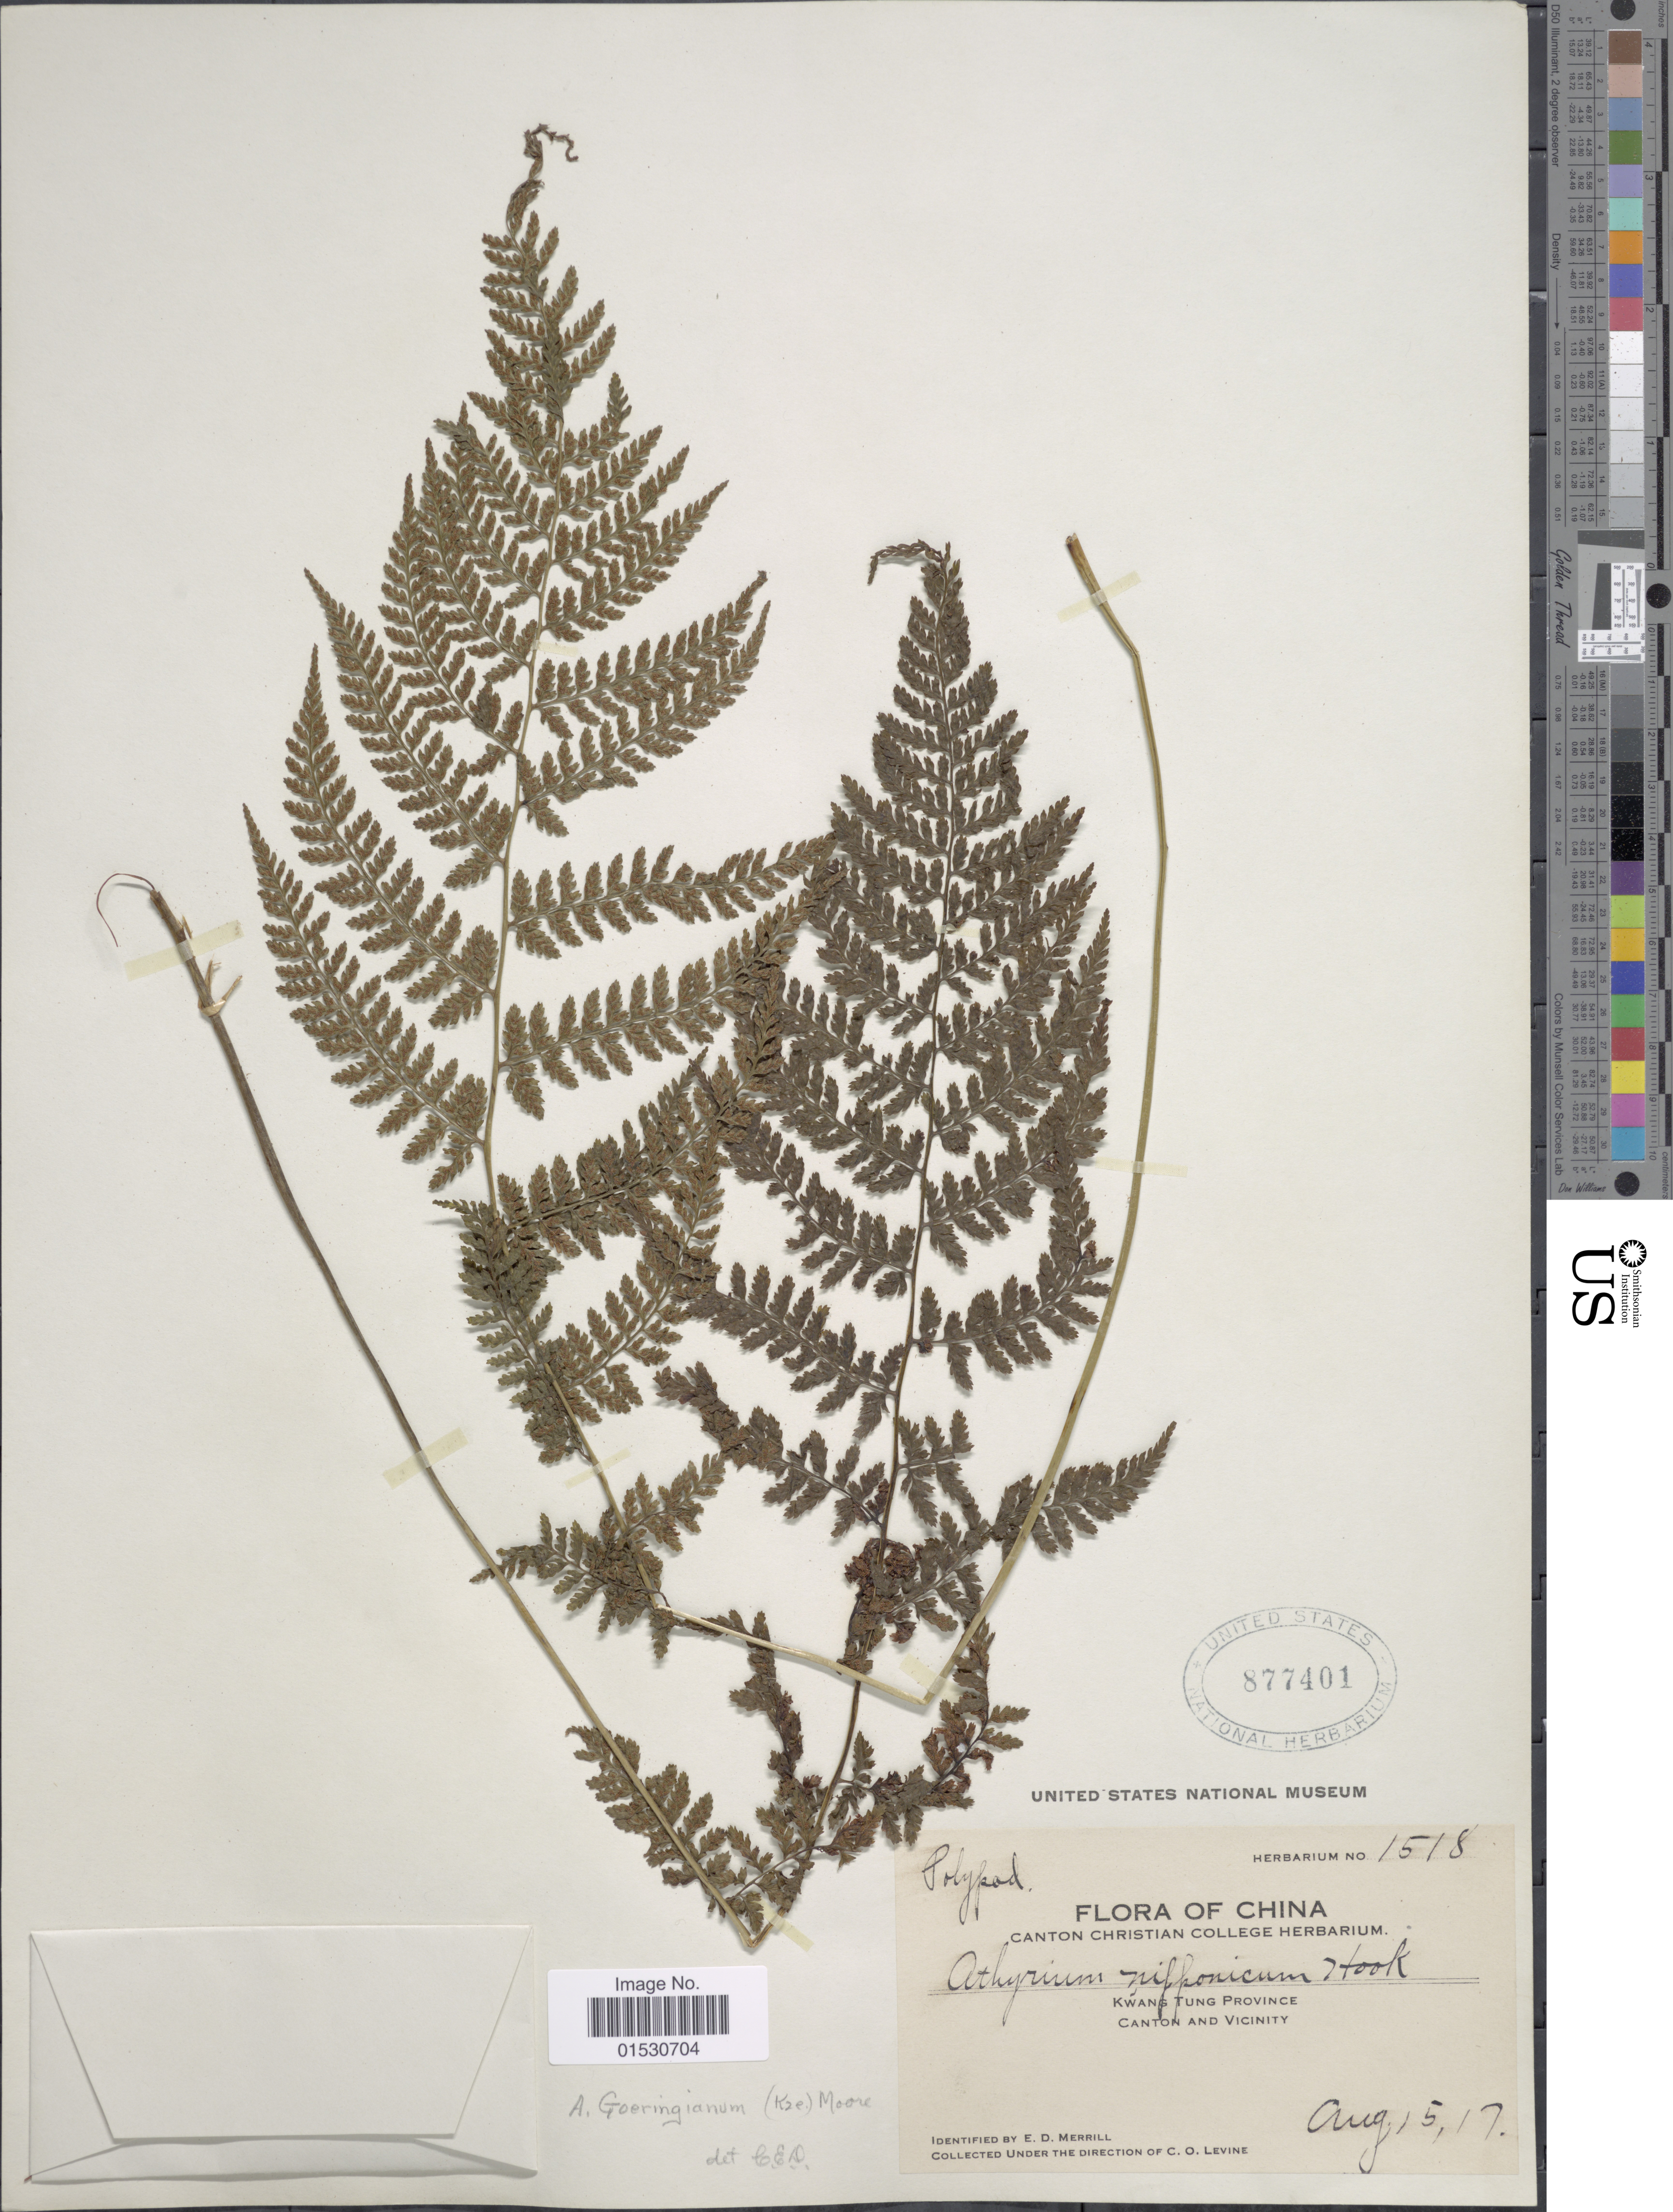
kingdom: Plantae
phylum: Tracheophyta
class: Polypodiopsida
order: Polypodiales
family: Athyriaceae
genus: Athyrium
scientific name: Athyrium iseanum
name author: Rosenst.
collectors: C. O. Levine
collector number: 1518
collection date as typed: Transcribed d/m/y: 15/8/17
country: China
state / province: Guangdong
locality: Kwangtung Province, Canton and Vicinity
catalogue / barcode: US 877401